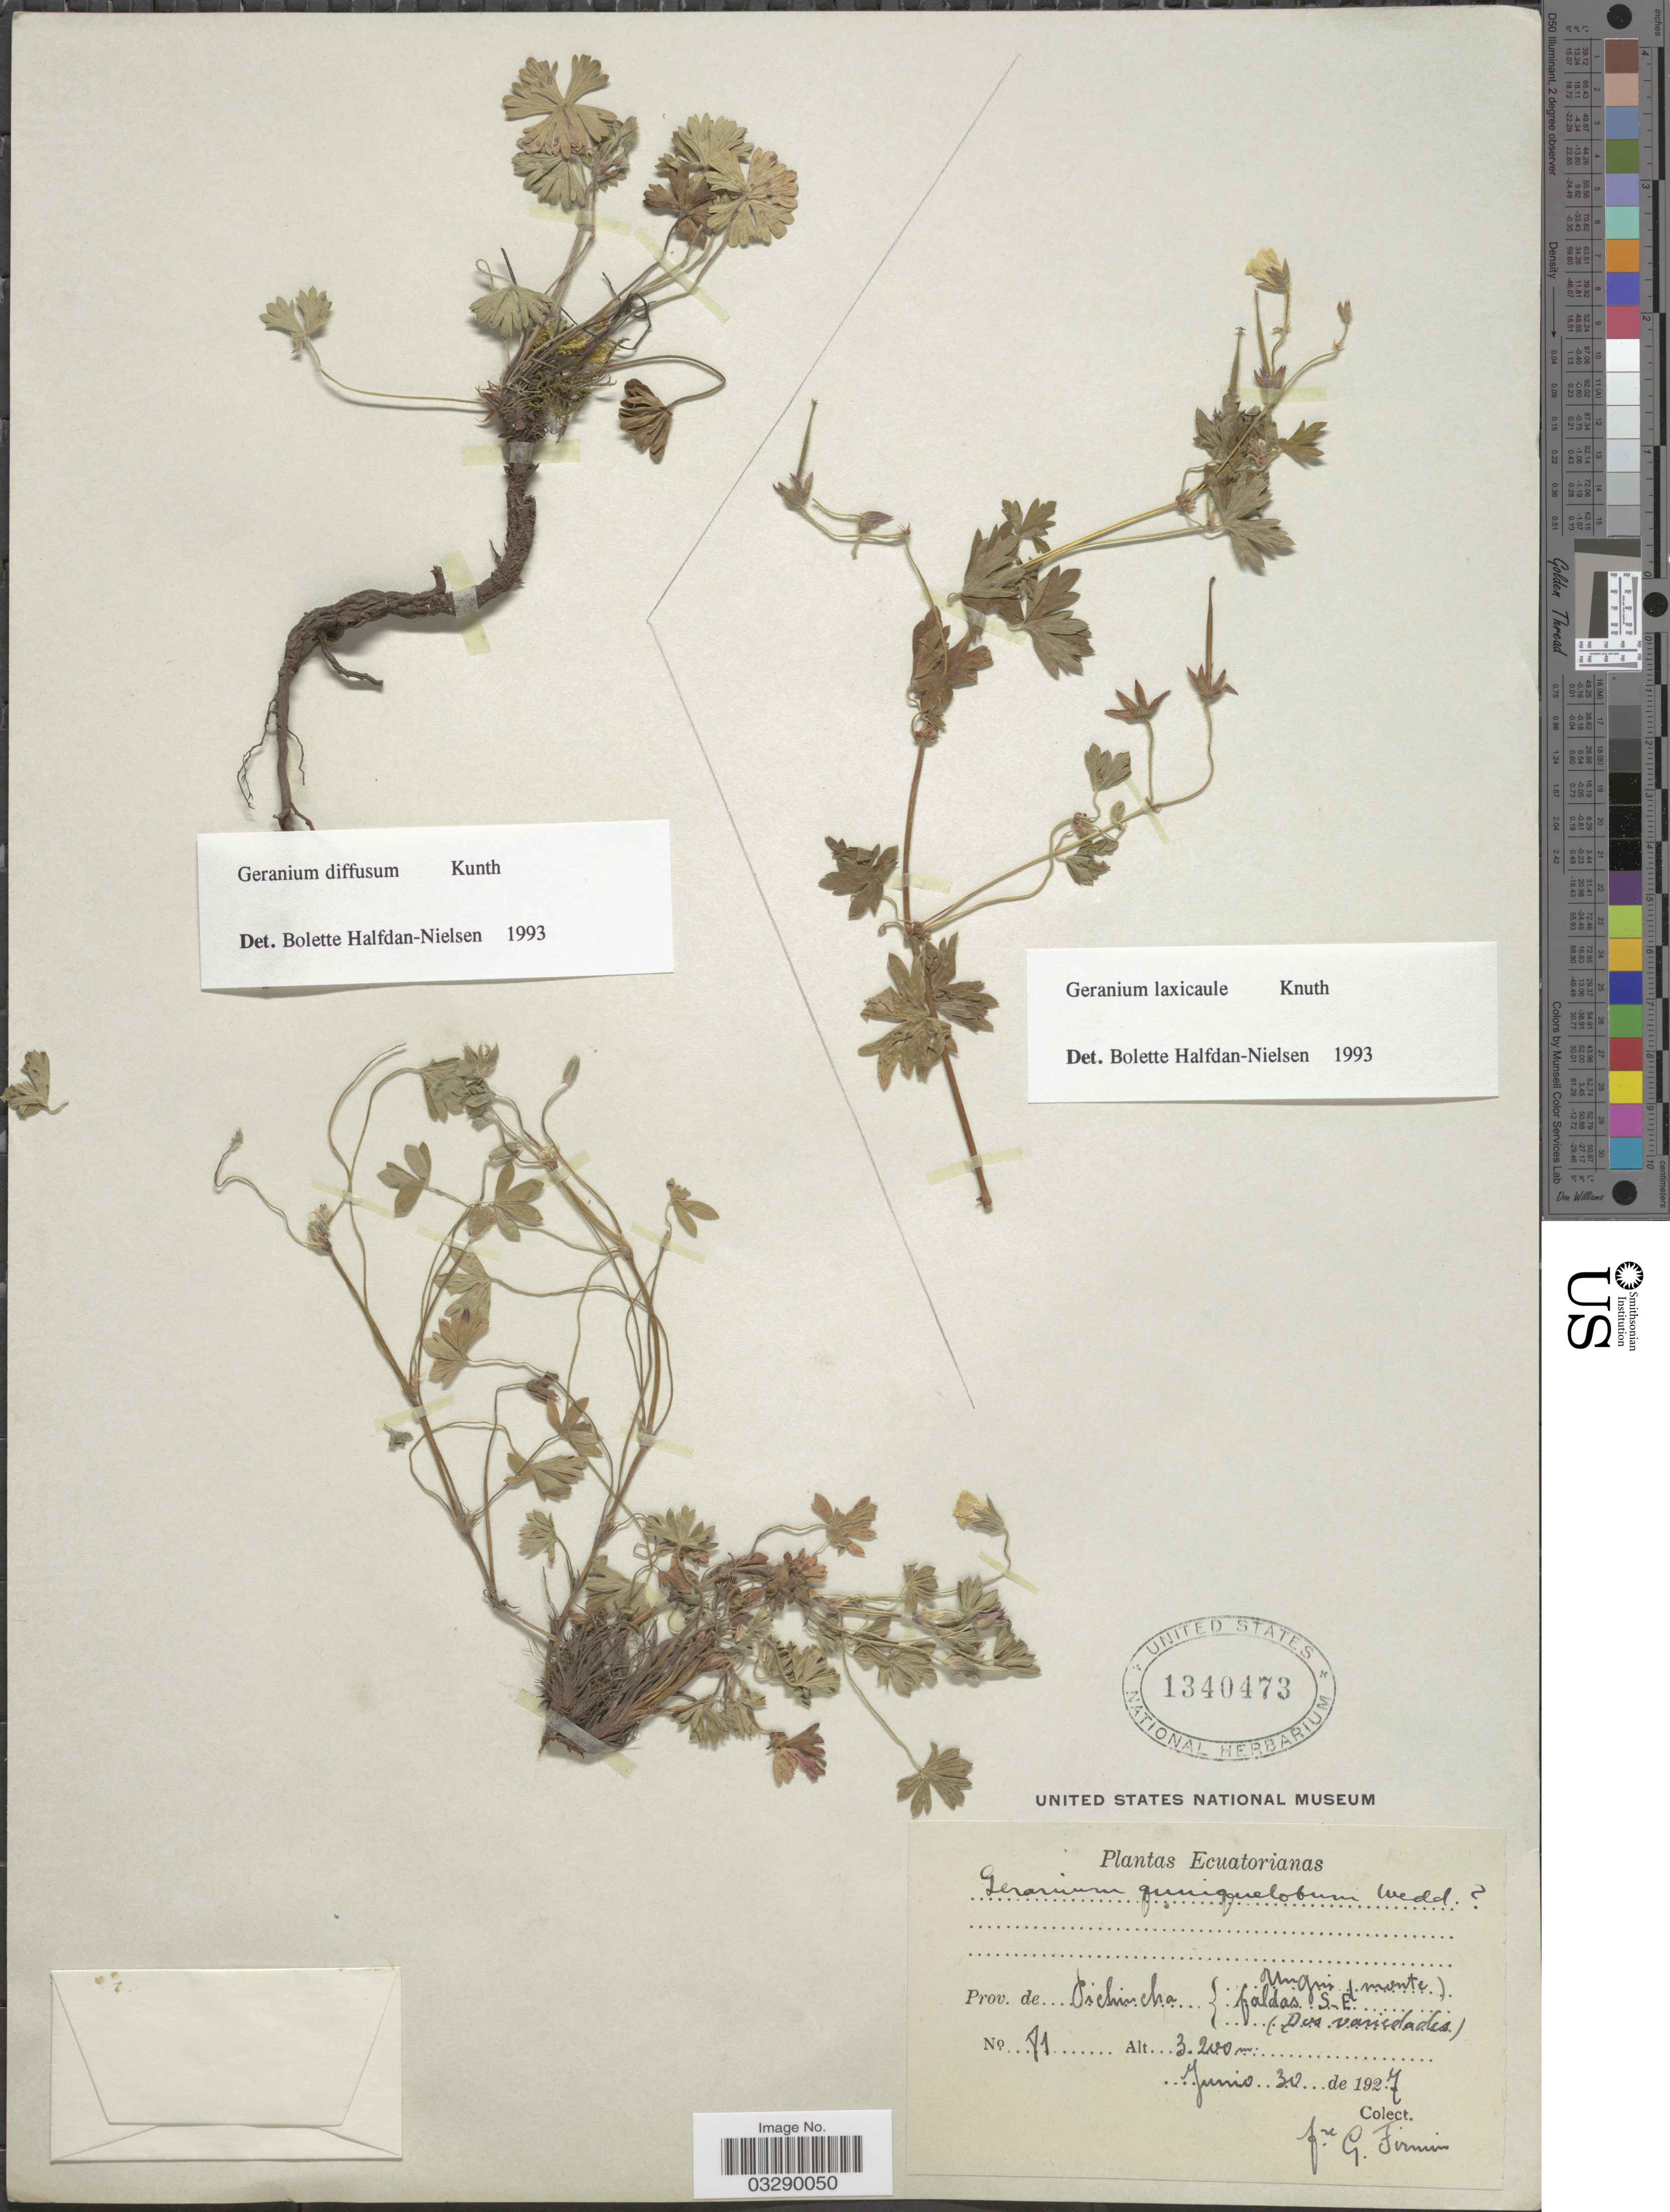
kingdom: Plantae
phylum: Tracheophyta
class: Magnoliopsida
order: Geraniales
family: Geraniaceae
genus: Geranium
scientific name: Geranium diffusum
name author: Kunth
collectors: F. Firmin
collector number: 71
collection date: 1927-06-30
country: Ecuador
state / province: Pichincha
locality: Ungui monte faldas S. E. (Dos variedades).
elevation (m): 3200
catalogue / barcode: US 1340473